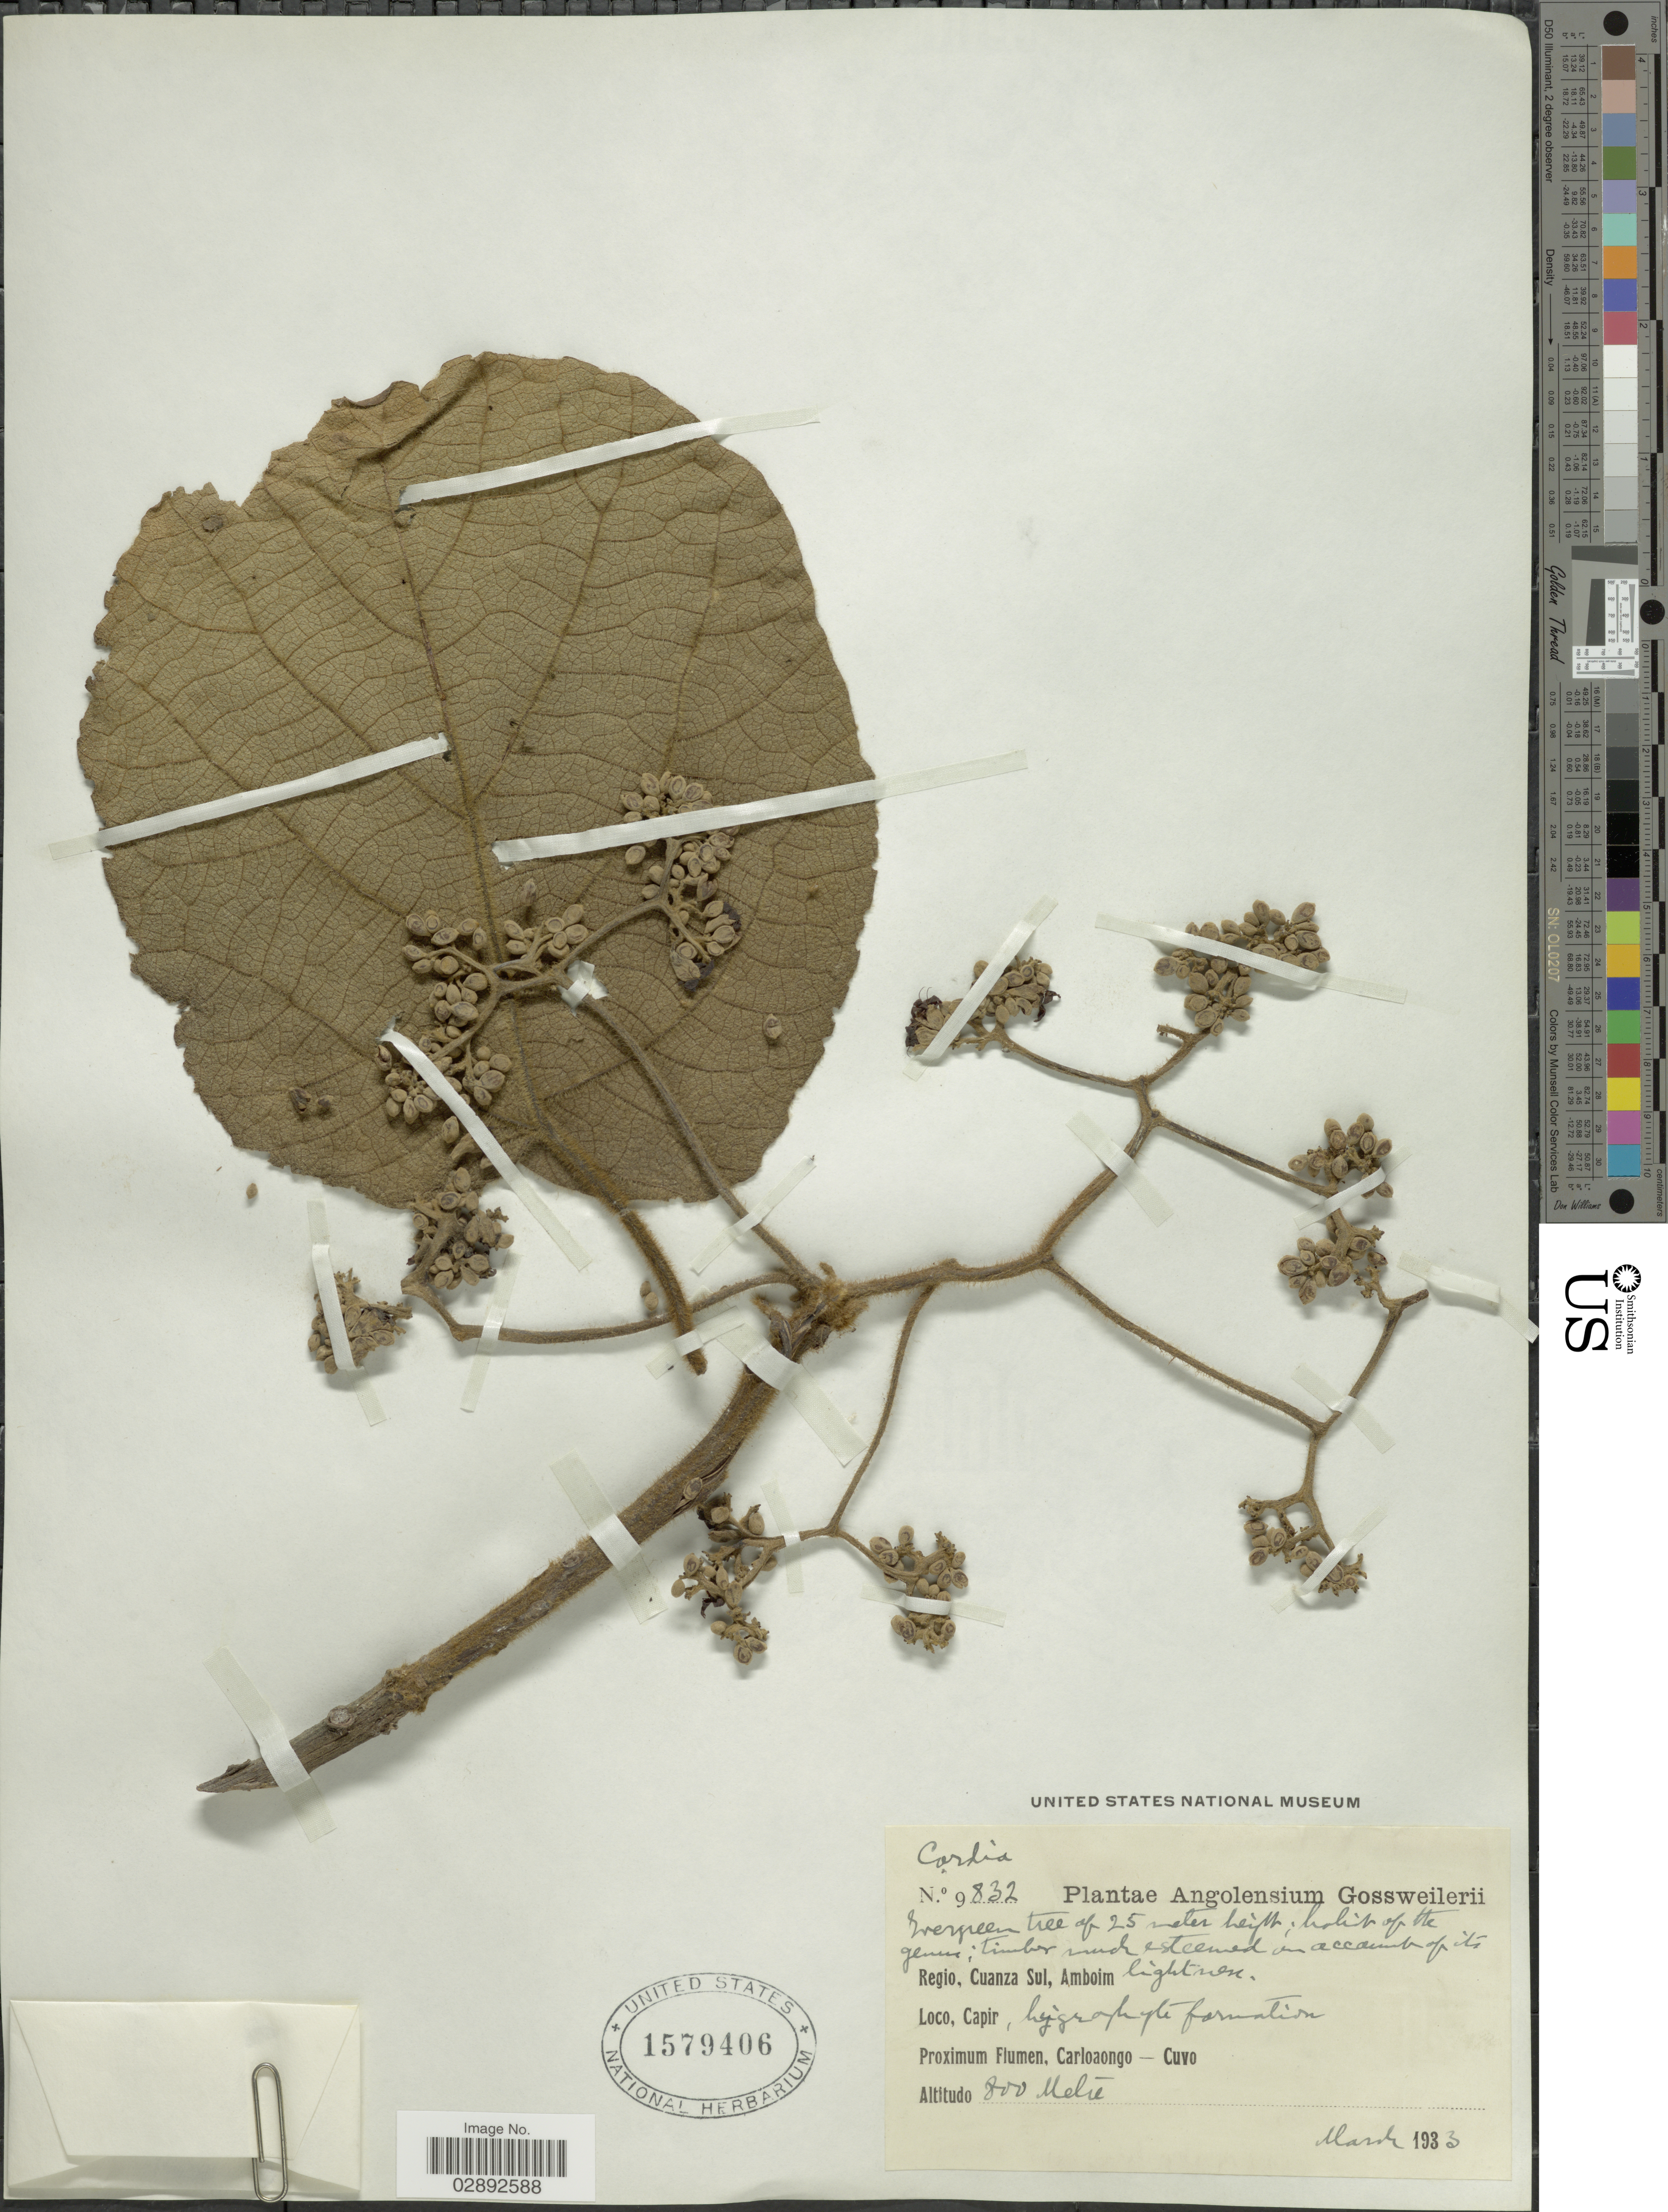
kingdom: Plantae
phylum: Tracheophyta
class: Magnoliopsida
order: Boraginales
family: Cordiaceae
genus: Cordia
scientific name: Cordia sp.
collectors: -. Gossweiler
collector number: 9832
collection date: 1933-03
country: Angola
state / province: Cuanza Sul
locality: Regio, Cuanza Sul, Amboim. Capir. Proximum Flumen, Carloaongo - Cuvo.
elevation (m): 800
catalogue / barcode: US 1579406